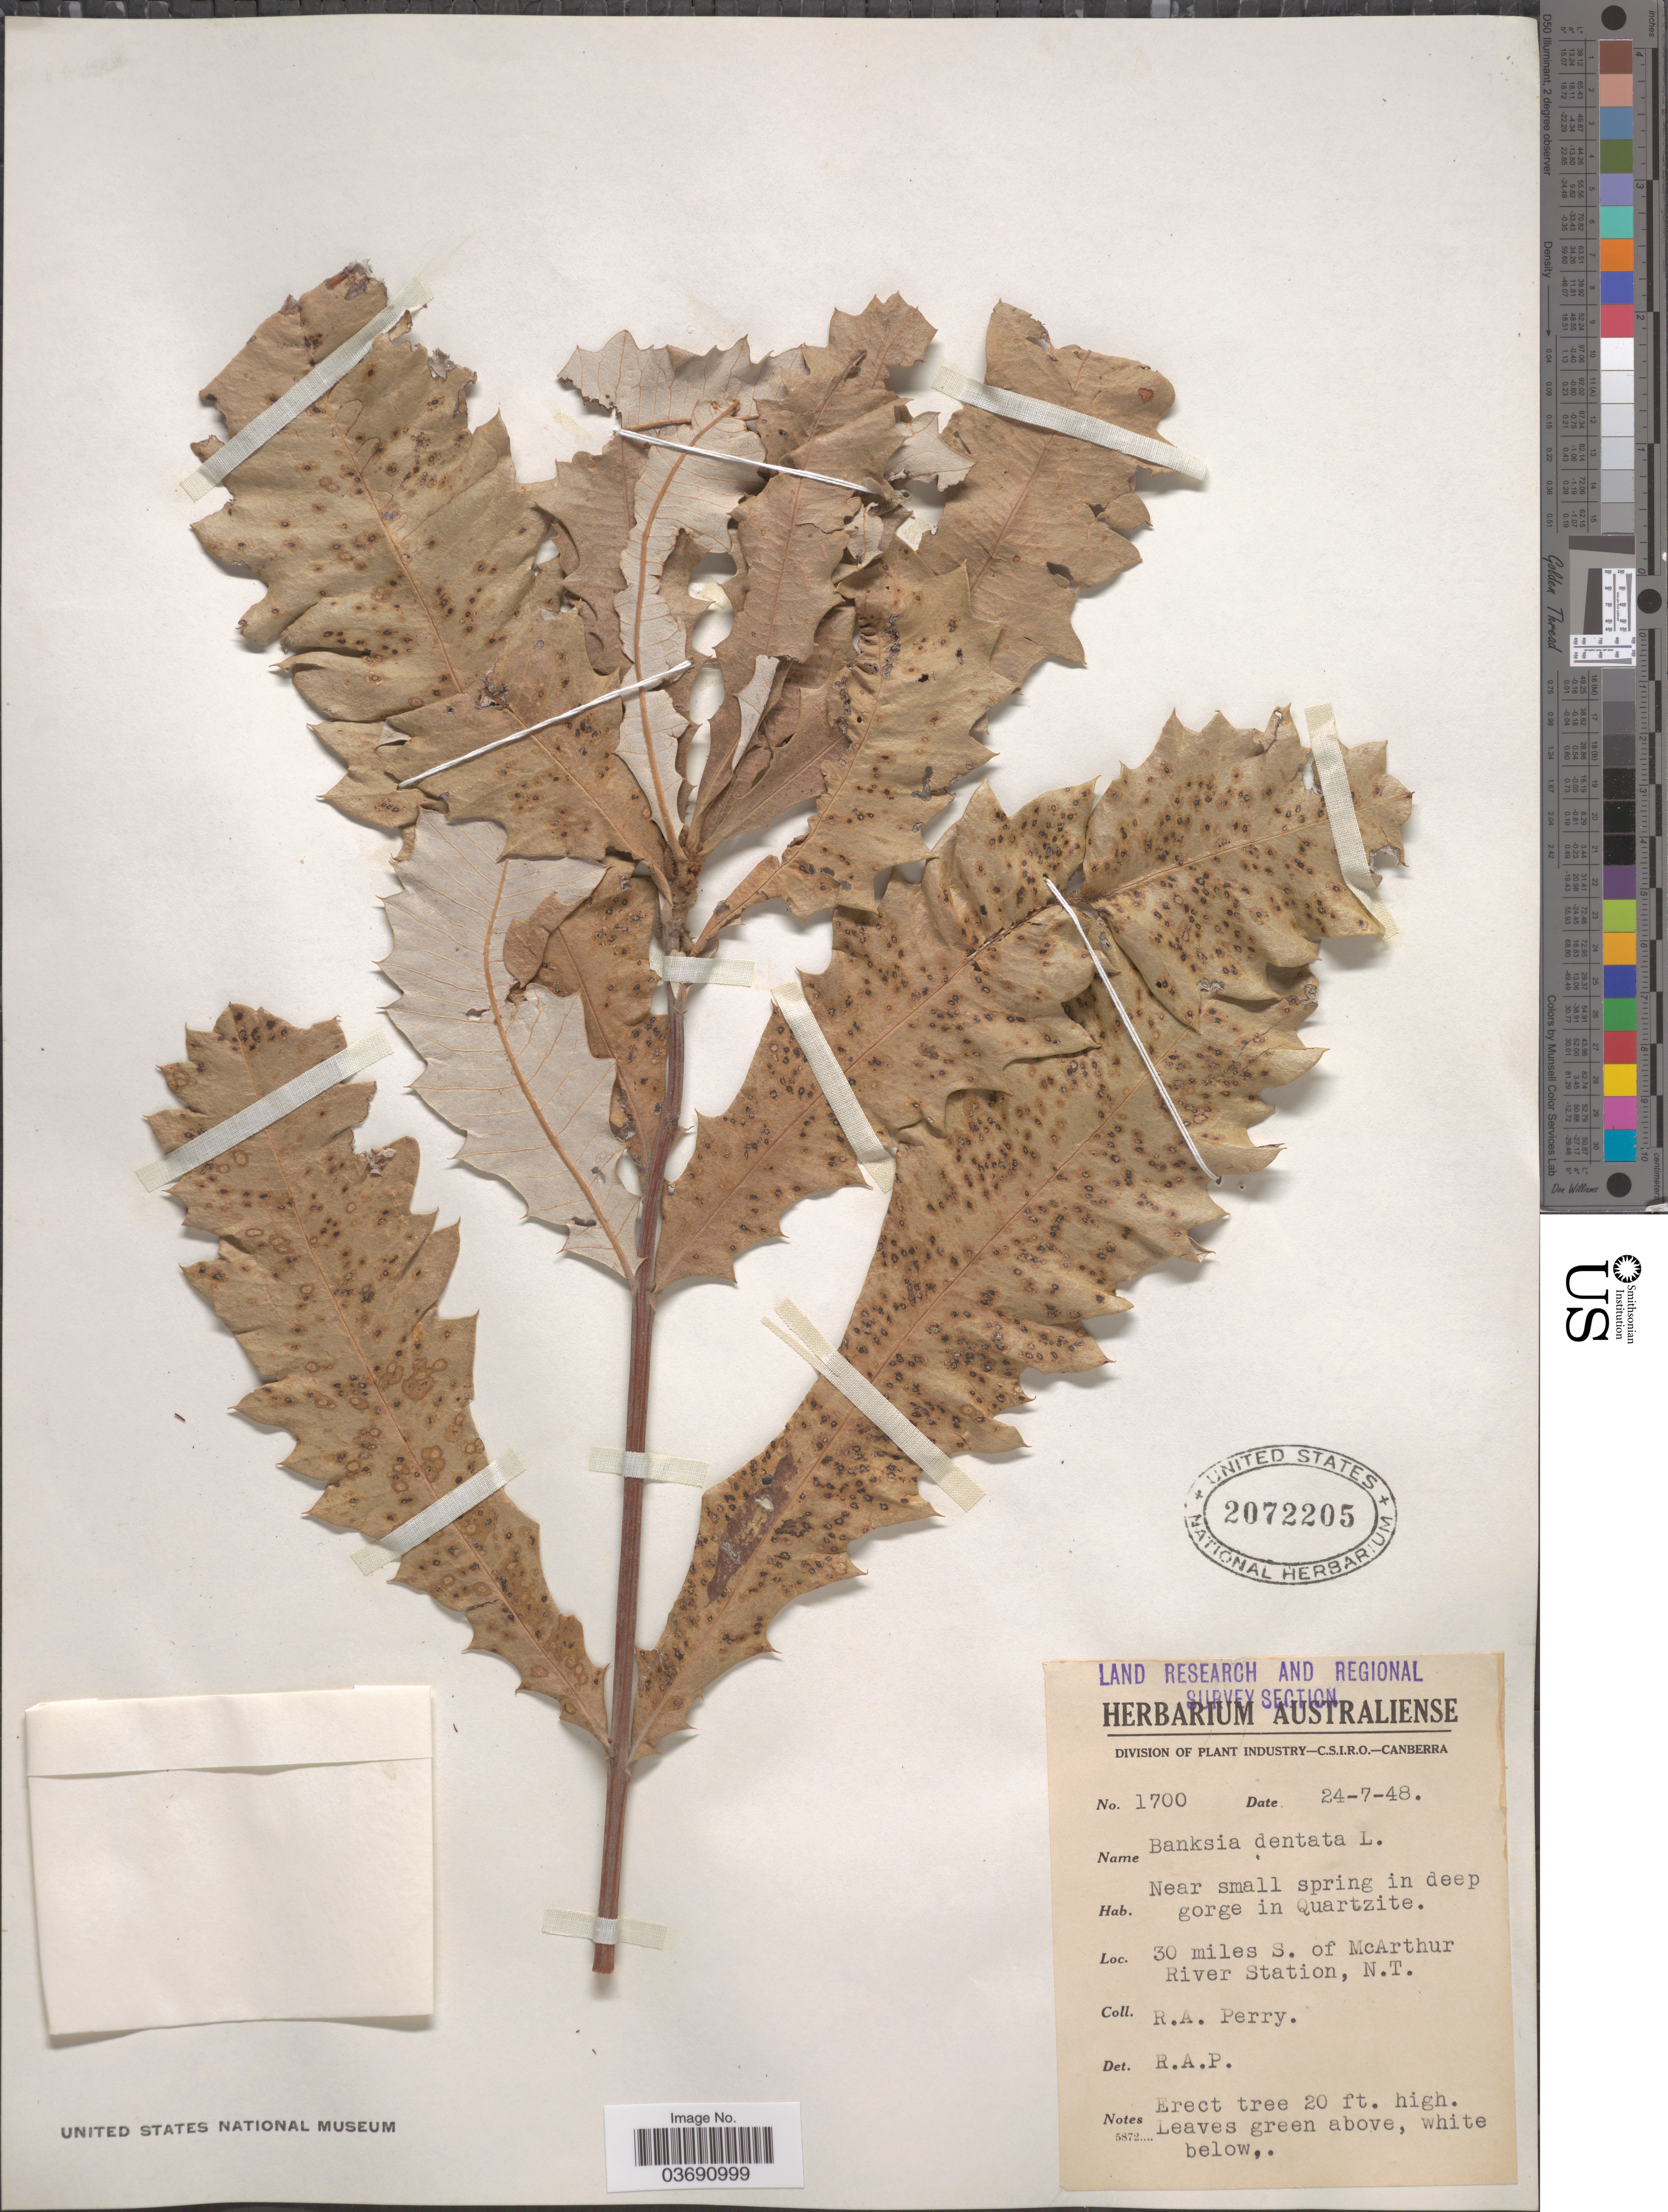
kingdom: Plantae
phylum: Tracheophyta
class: Magnoliopsida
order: Proteales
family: Proteaceae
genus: Banksia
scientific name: Banksia dentata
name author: L. f.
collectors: Perry, R. A.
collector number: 1700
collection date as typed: Transcribed d/m/y: 24/7/48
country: Australia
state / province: Northern Territory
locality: Near small spring in deep gorge in Quartzite. 30 miles S. of McArthur River Station.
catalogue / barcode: US 2072205